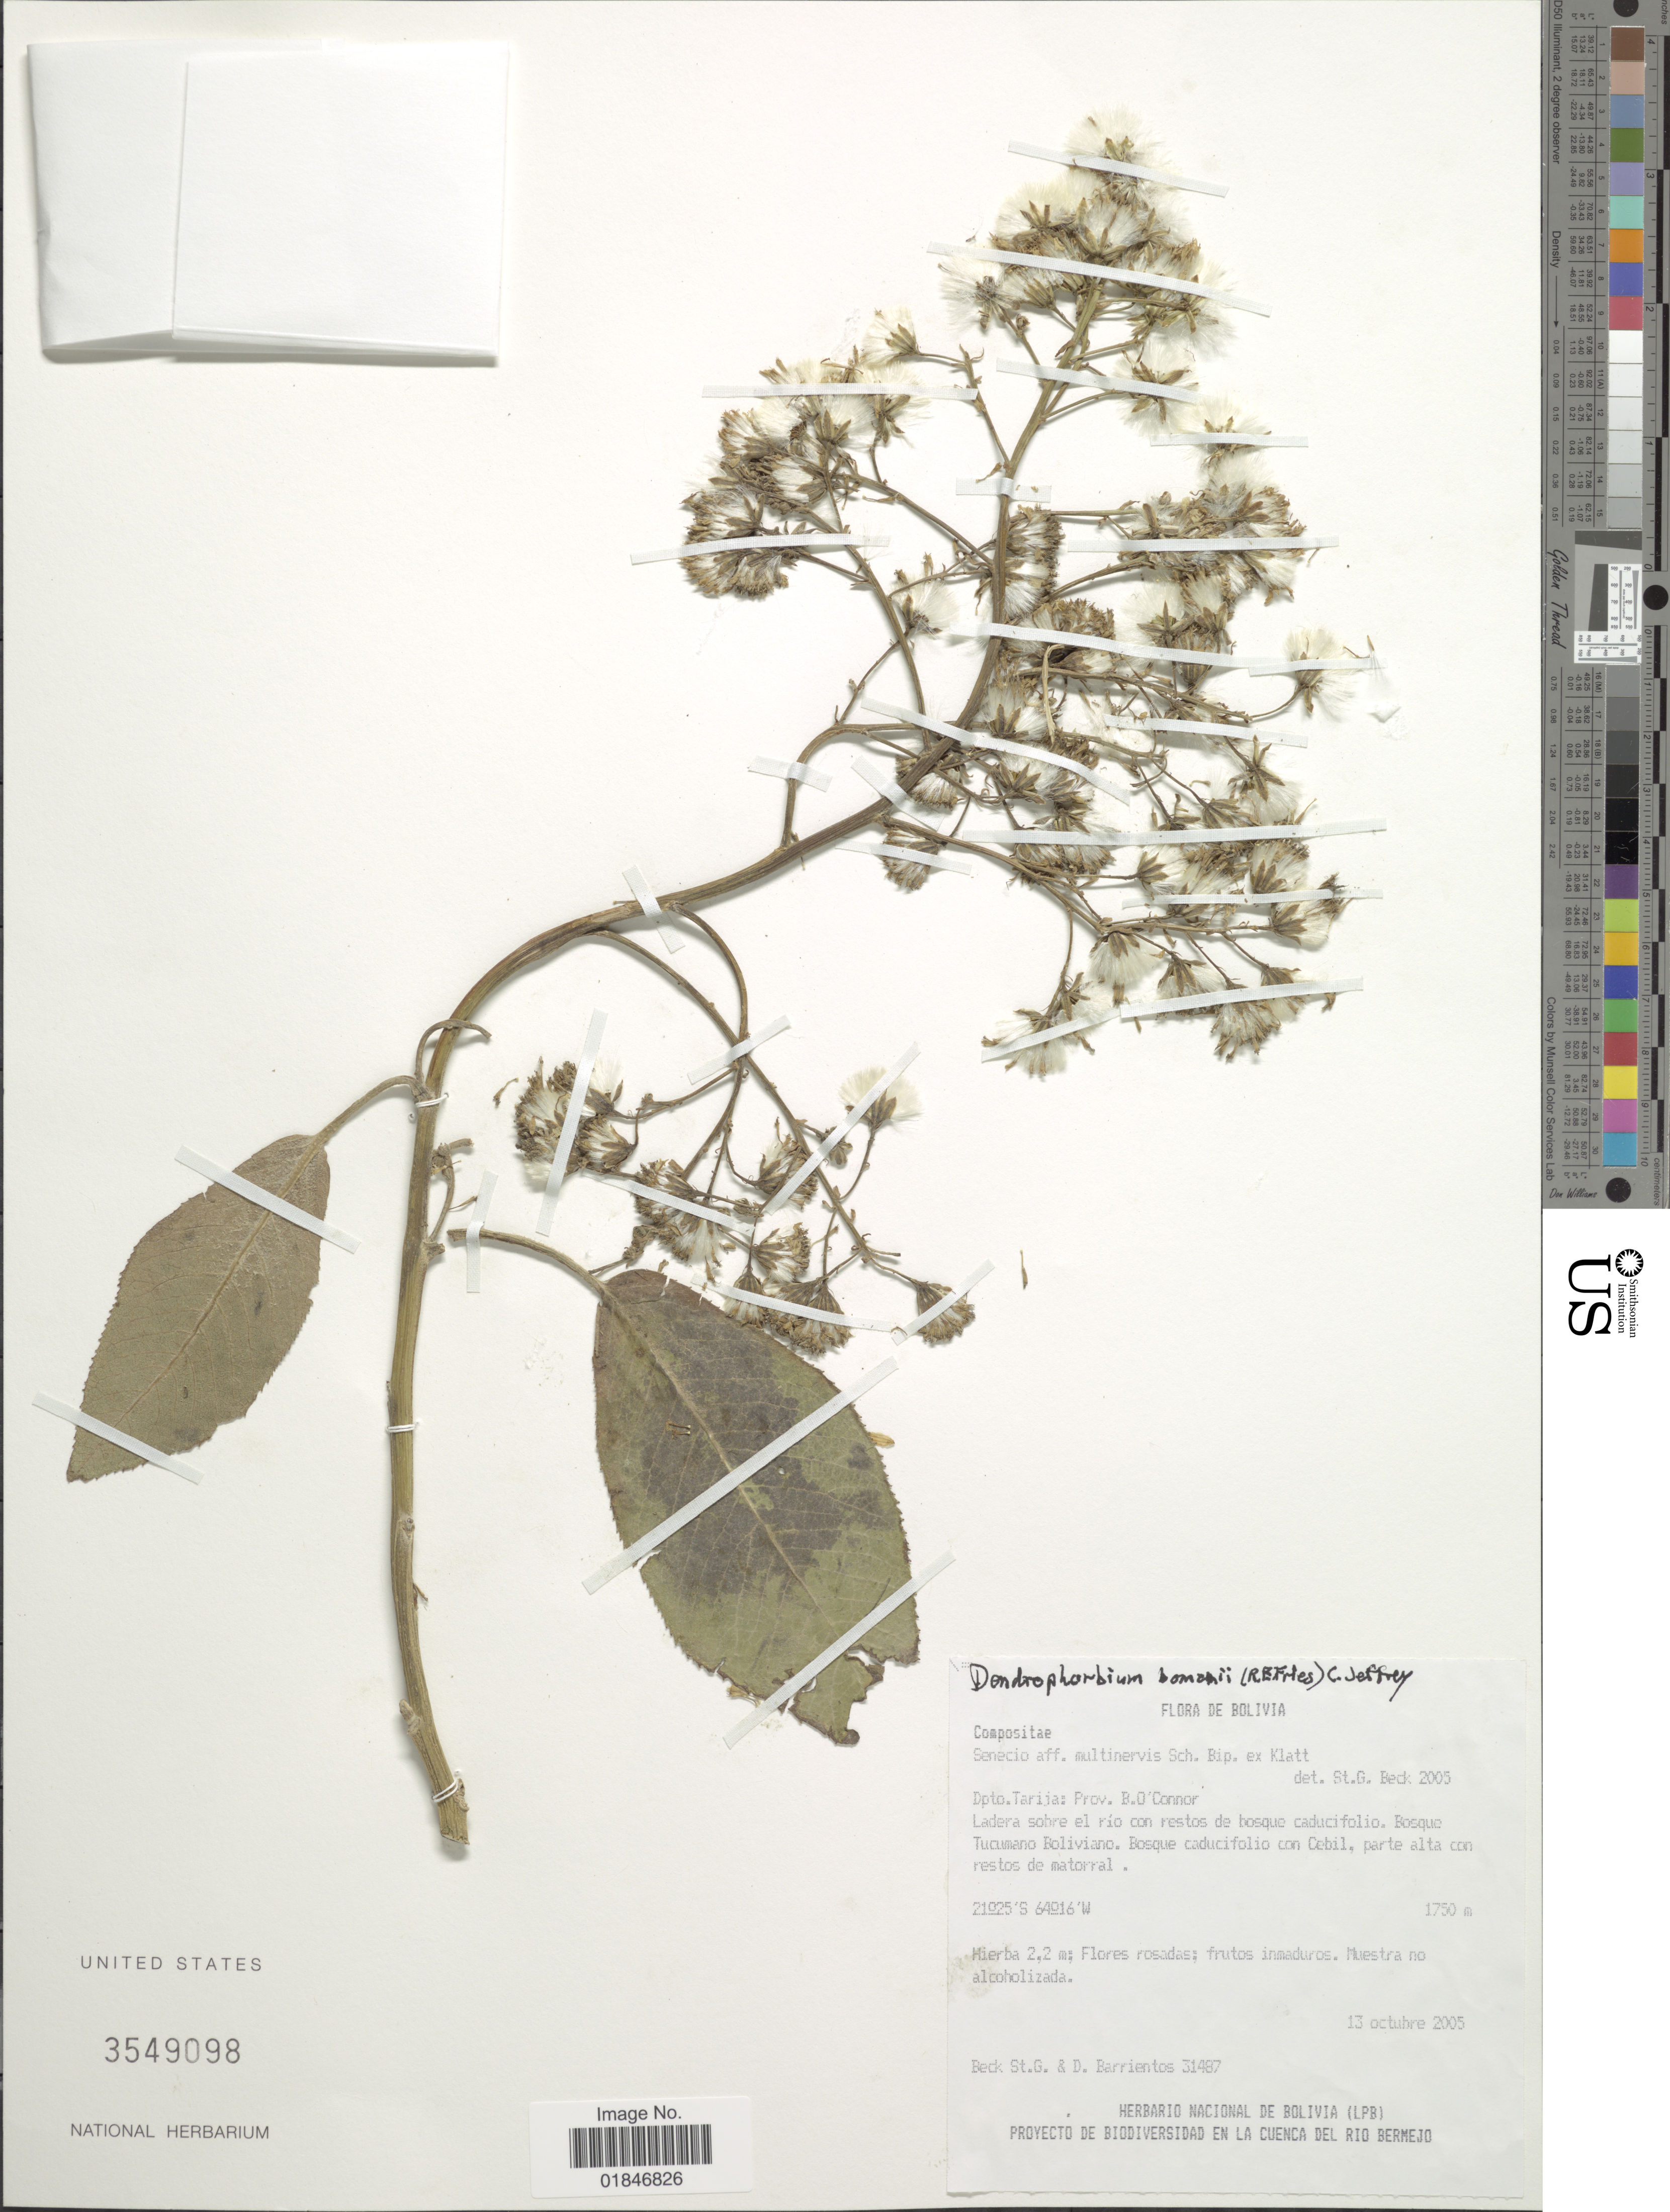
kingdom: Plantae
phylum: Tracheophyta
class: Magnoliopsida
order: Asterales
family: Asteraceae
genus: Dendrophorbium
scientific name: Dendrophorbium biserrifolium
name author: (Kuntze) D.J.N. Hind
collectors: S. G. Beck & D. Barrientos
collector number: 31487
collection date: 2005-10-13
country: Bolivia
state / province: Tarija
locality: Dpto. Tarija: Prov. B. O. Connor.Ladera sobre el rio con restos de bosque caducifolio.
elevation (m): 1750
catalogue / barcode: US 3549098